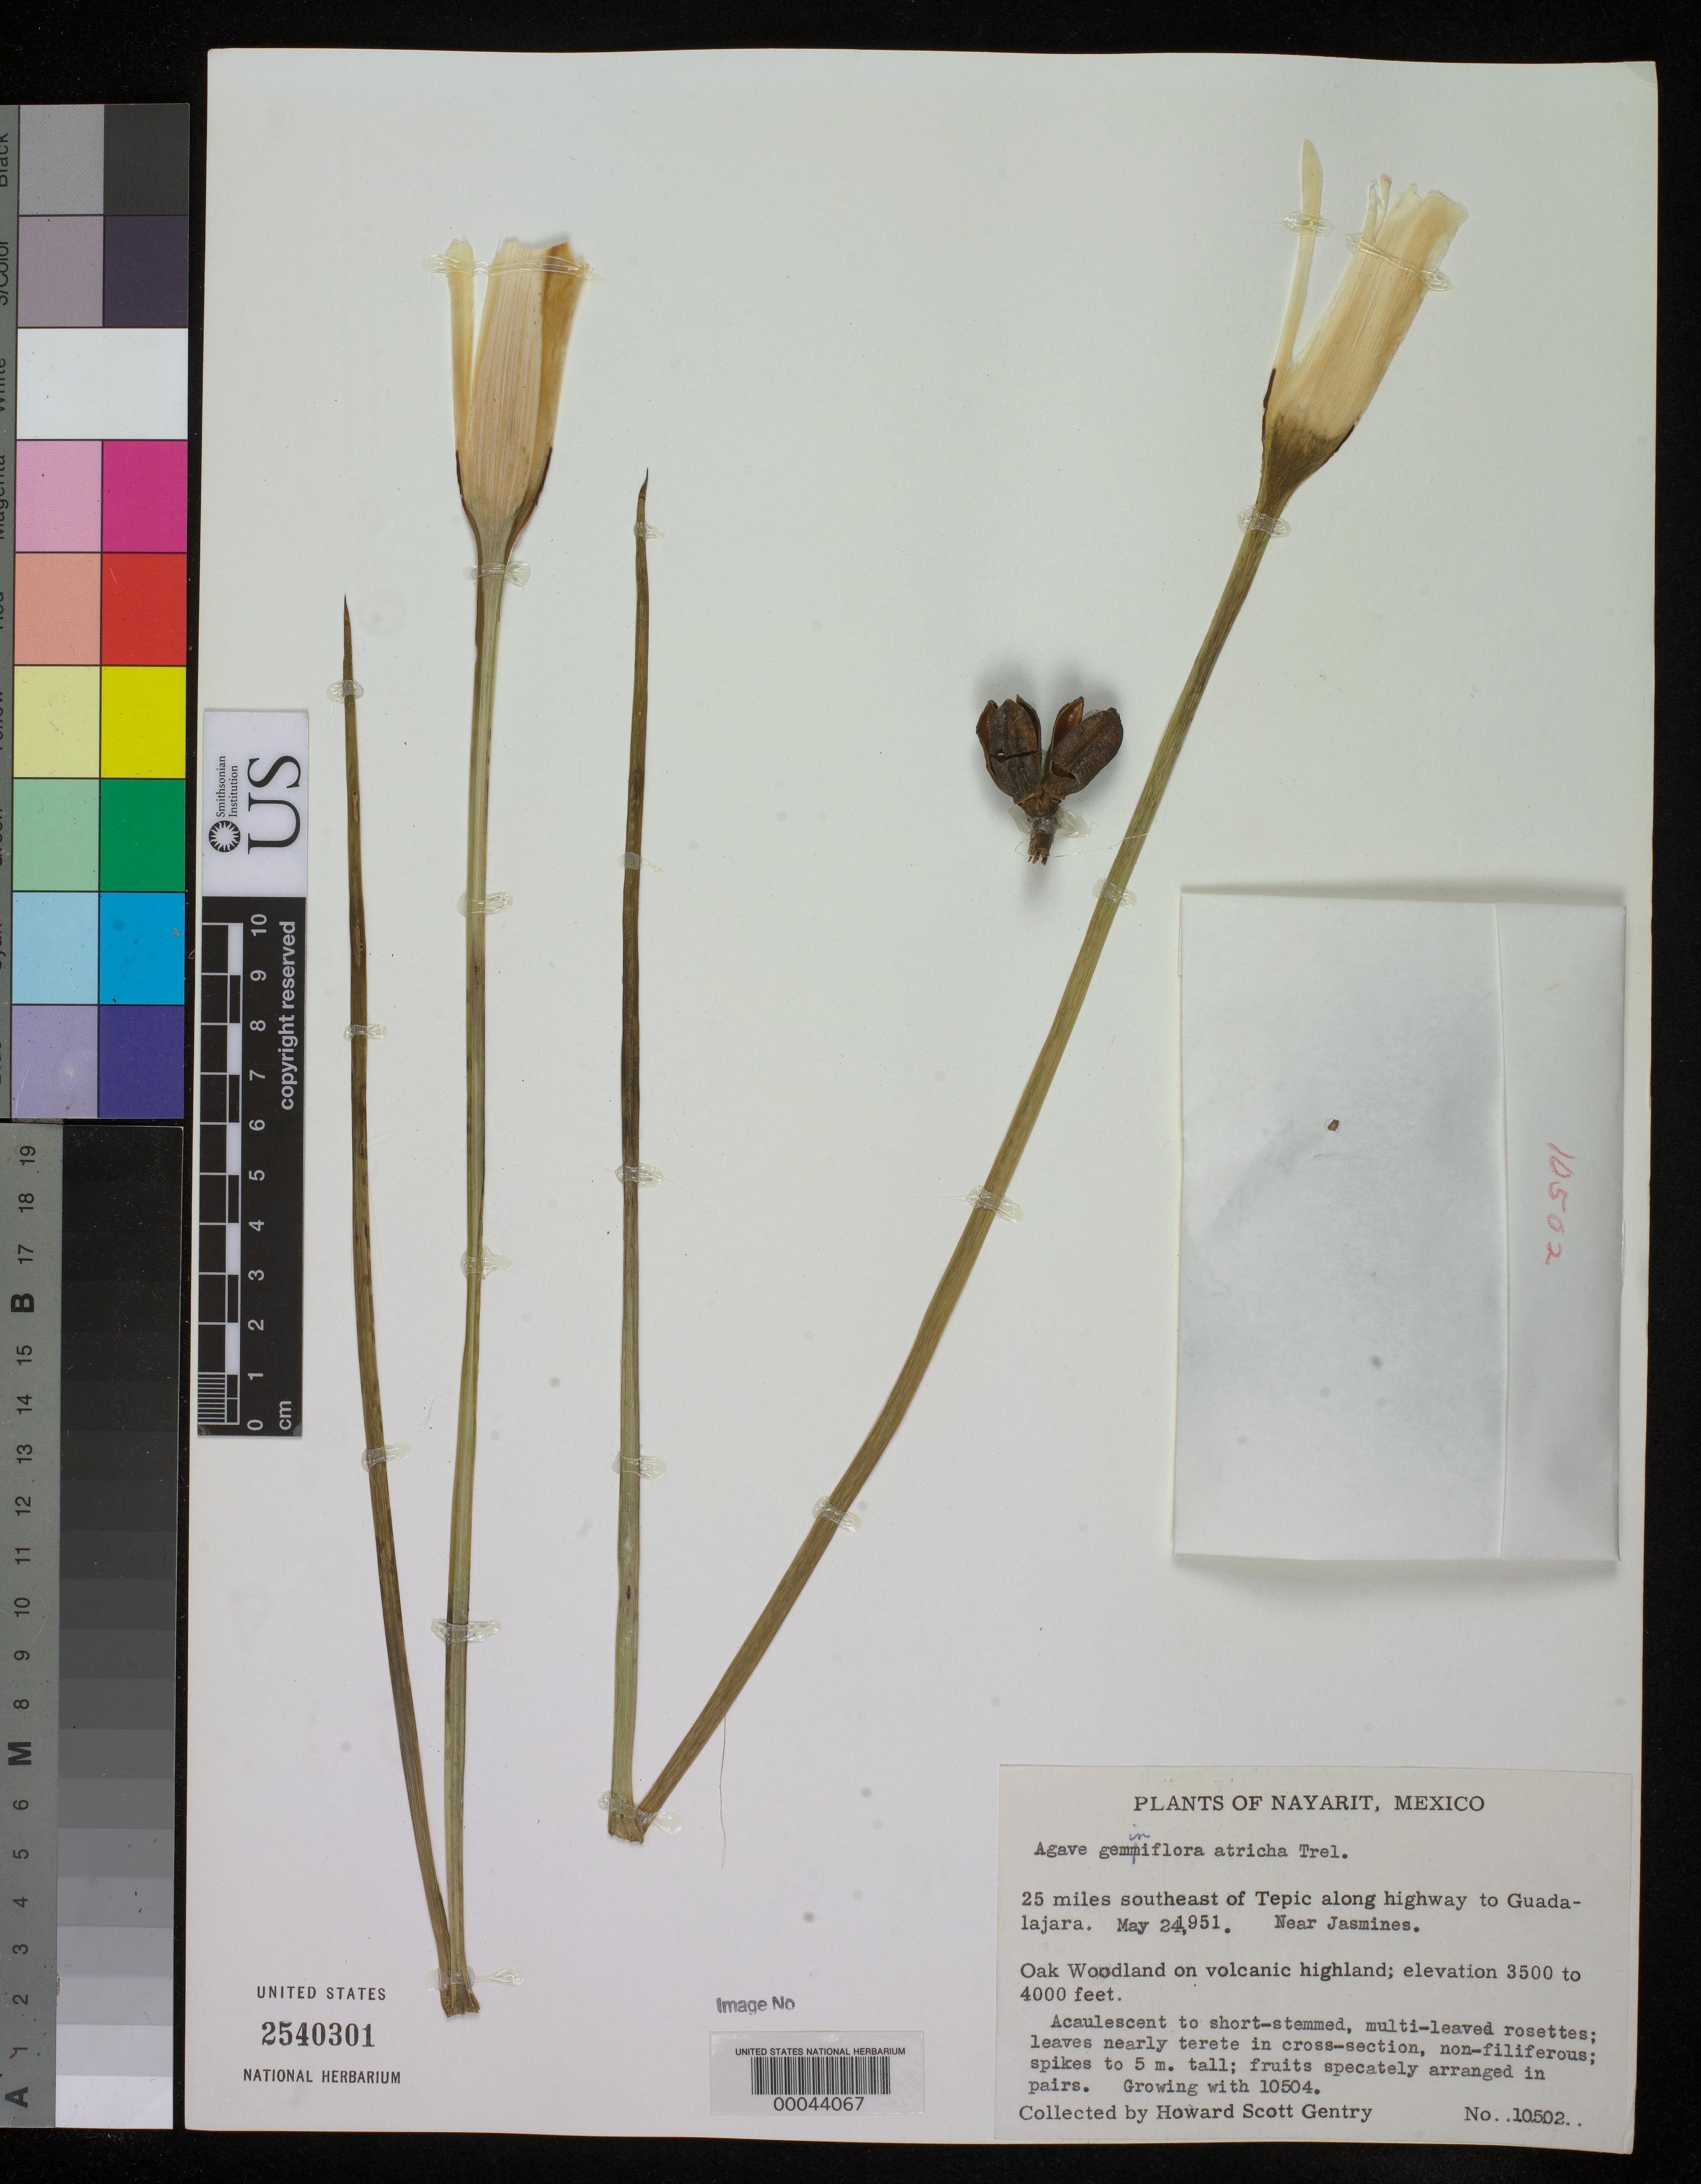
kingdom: Plantae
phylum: Tracheophyta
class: Liliopsida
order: Asparagales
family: Asparagaceae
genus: Agave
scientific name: Agave geminiflora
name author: Ker Gawl.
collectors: H. S. Gentry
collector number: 10502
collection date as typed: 24 May 1951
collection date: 1951-05-24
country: Mexico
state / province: Nayarit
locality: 25 mi SE of Tepic along highway to Guadalajara; near Jasmines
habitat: Oak woodland on volcanic highland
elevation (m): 1067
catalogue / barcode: US 2540301